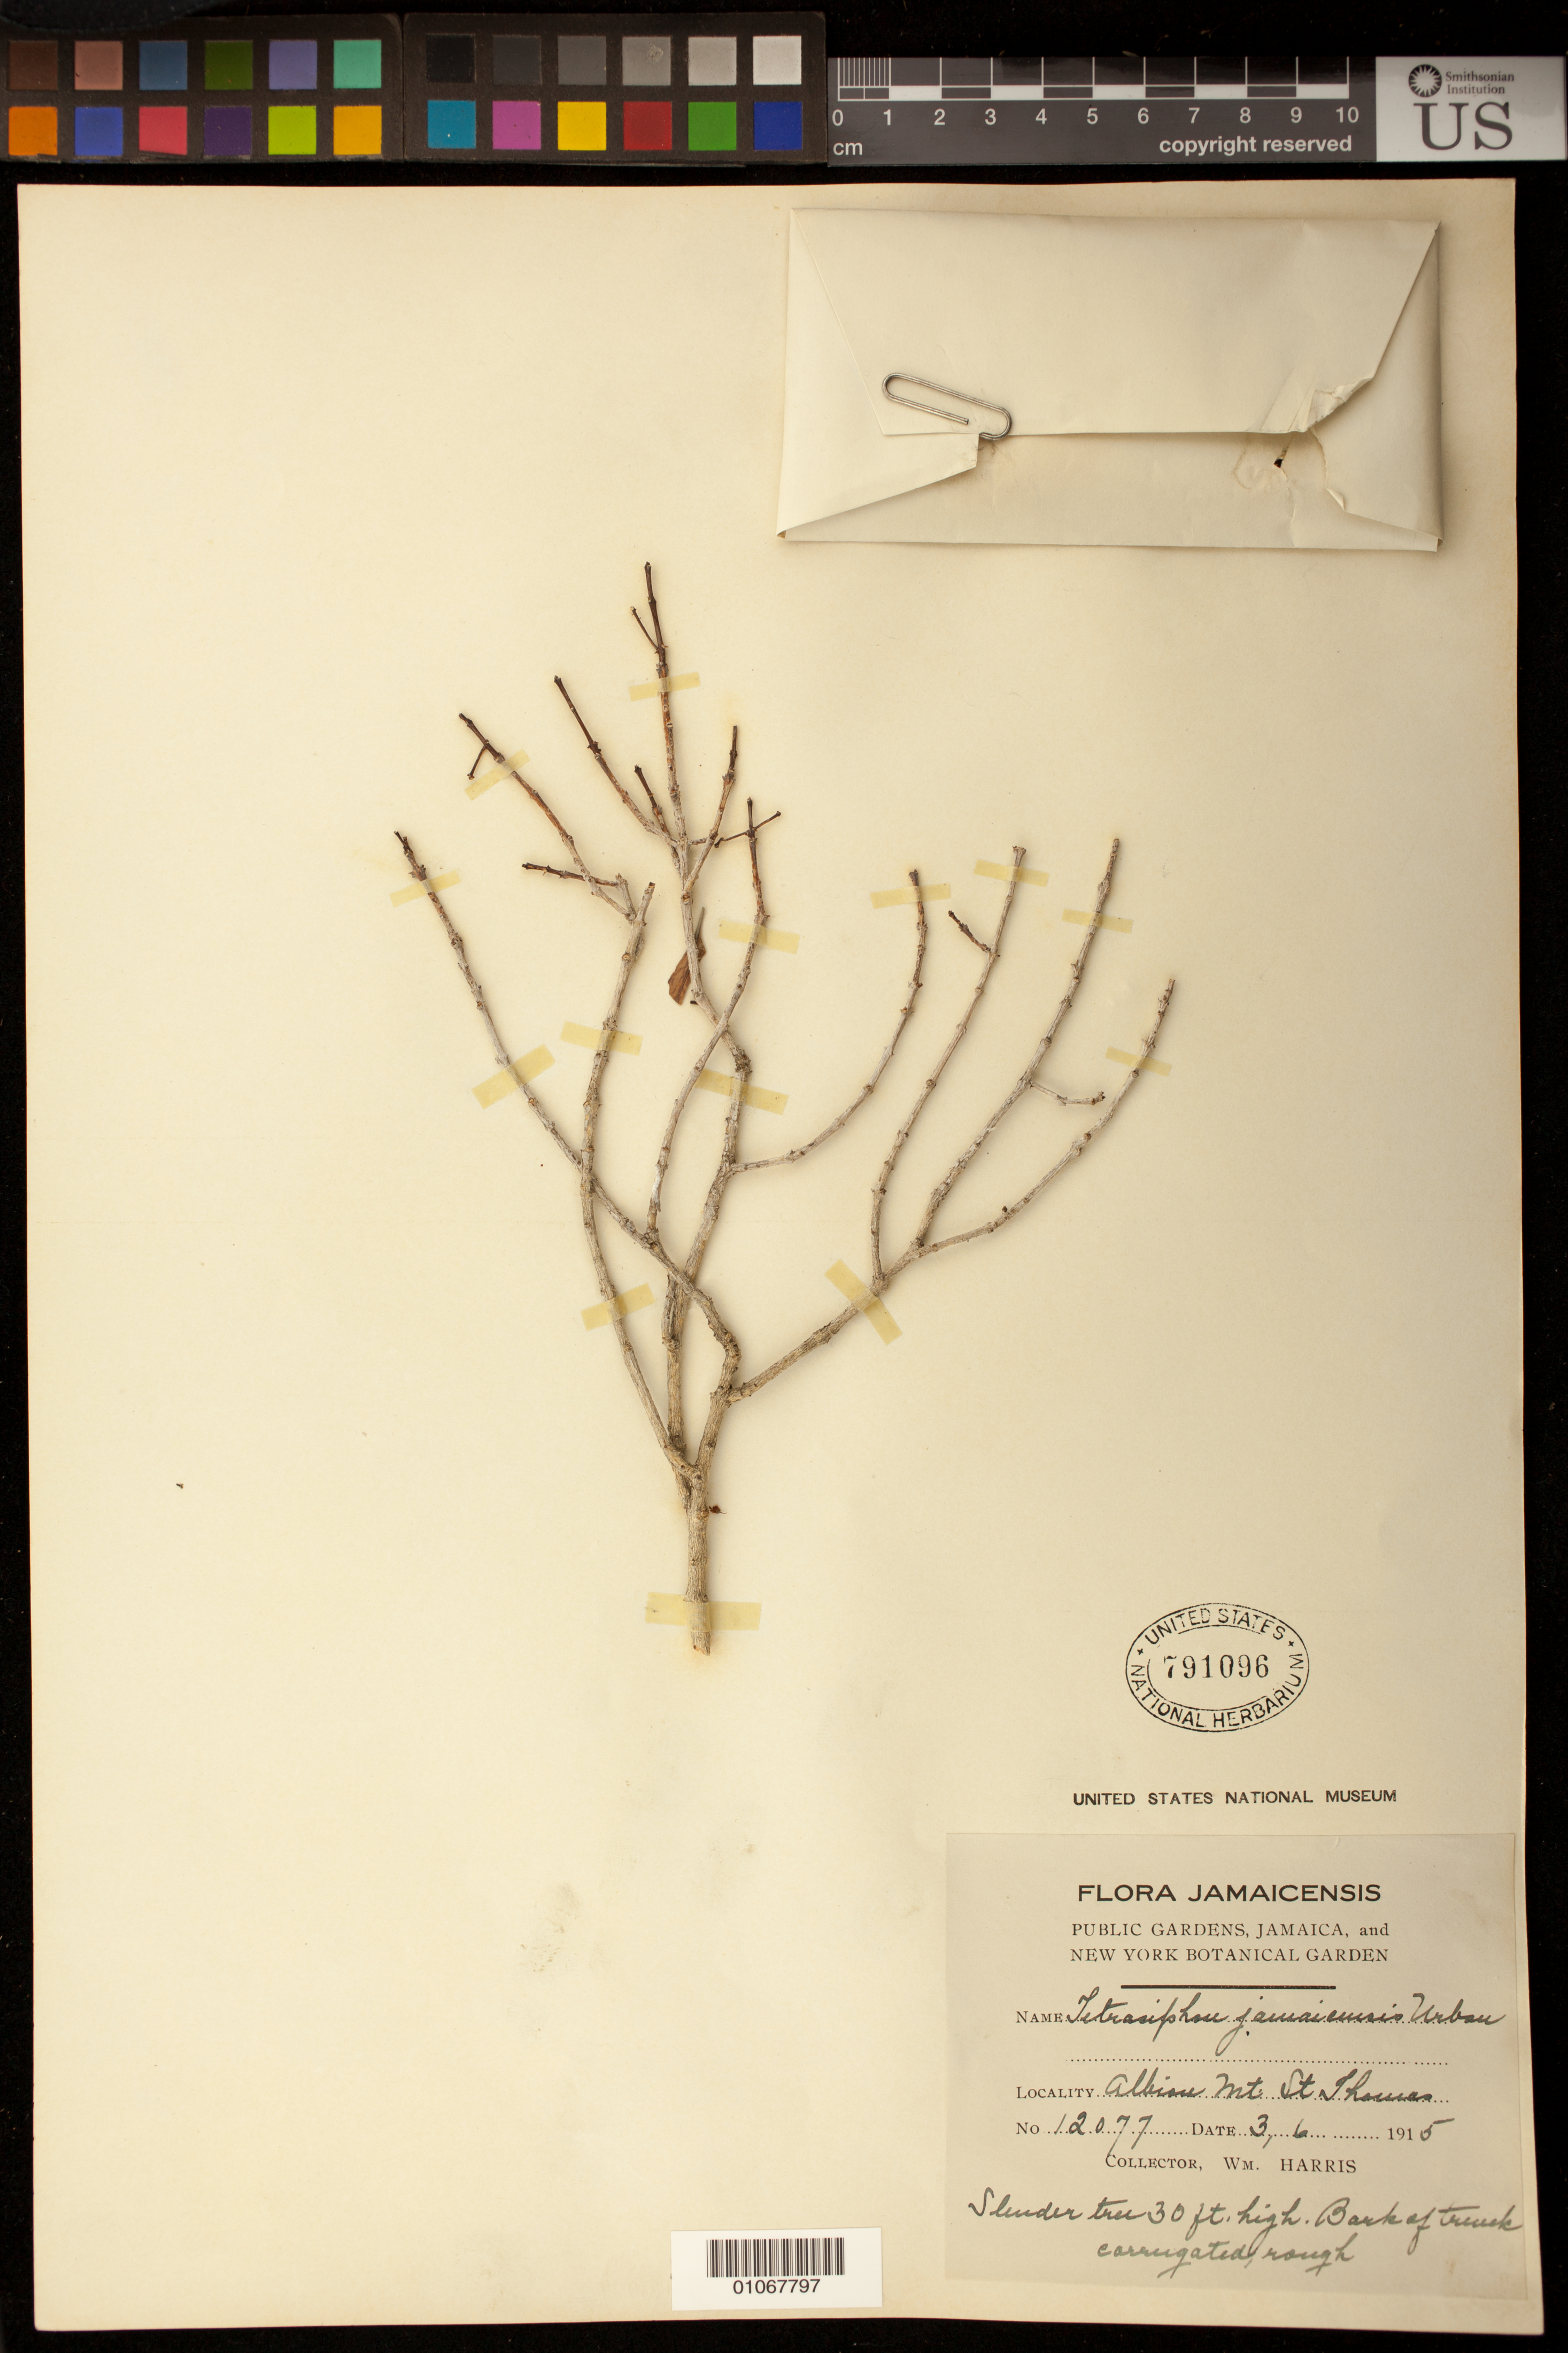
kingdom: Plantae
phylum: Tracheophyta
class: Magnoliopsida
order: Celastrales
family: Celastraceae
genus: Tetrasiphon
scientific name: Tetrasiphon jamaicensis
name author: Urb.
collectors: W. Harris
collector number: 12077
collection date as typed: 06 Mar 1915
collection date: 1915-03-06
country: Jamaica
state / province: Saint Thomas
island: Jamaica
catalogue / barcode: US 791096